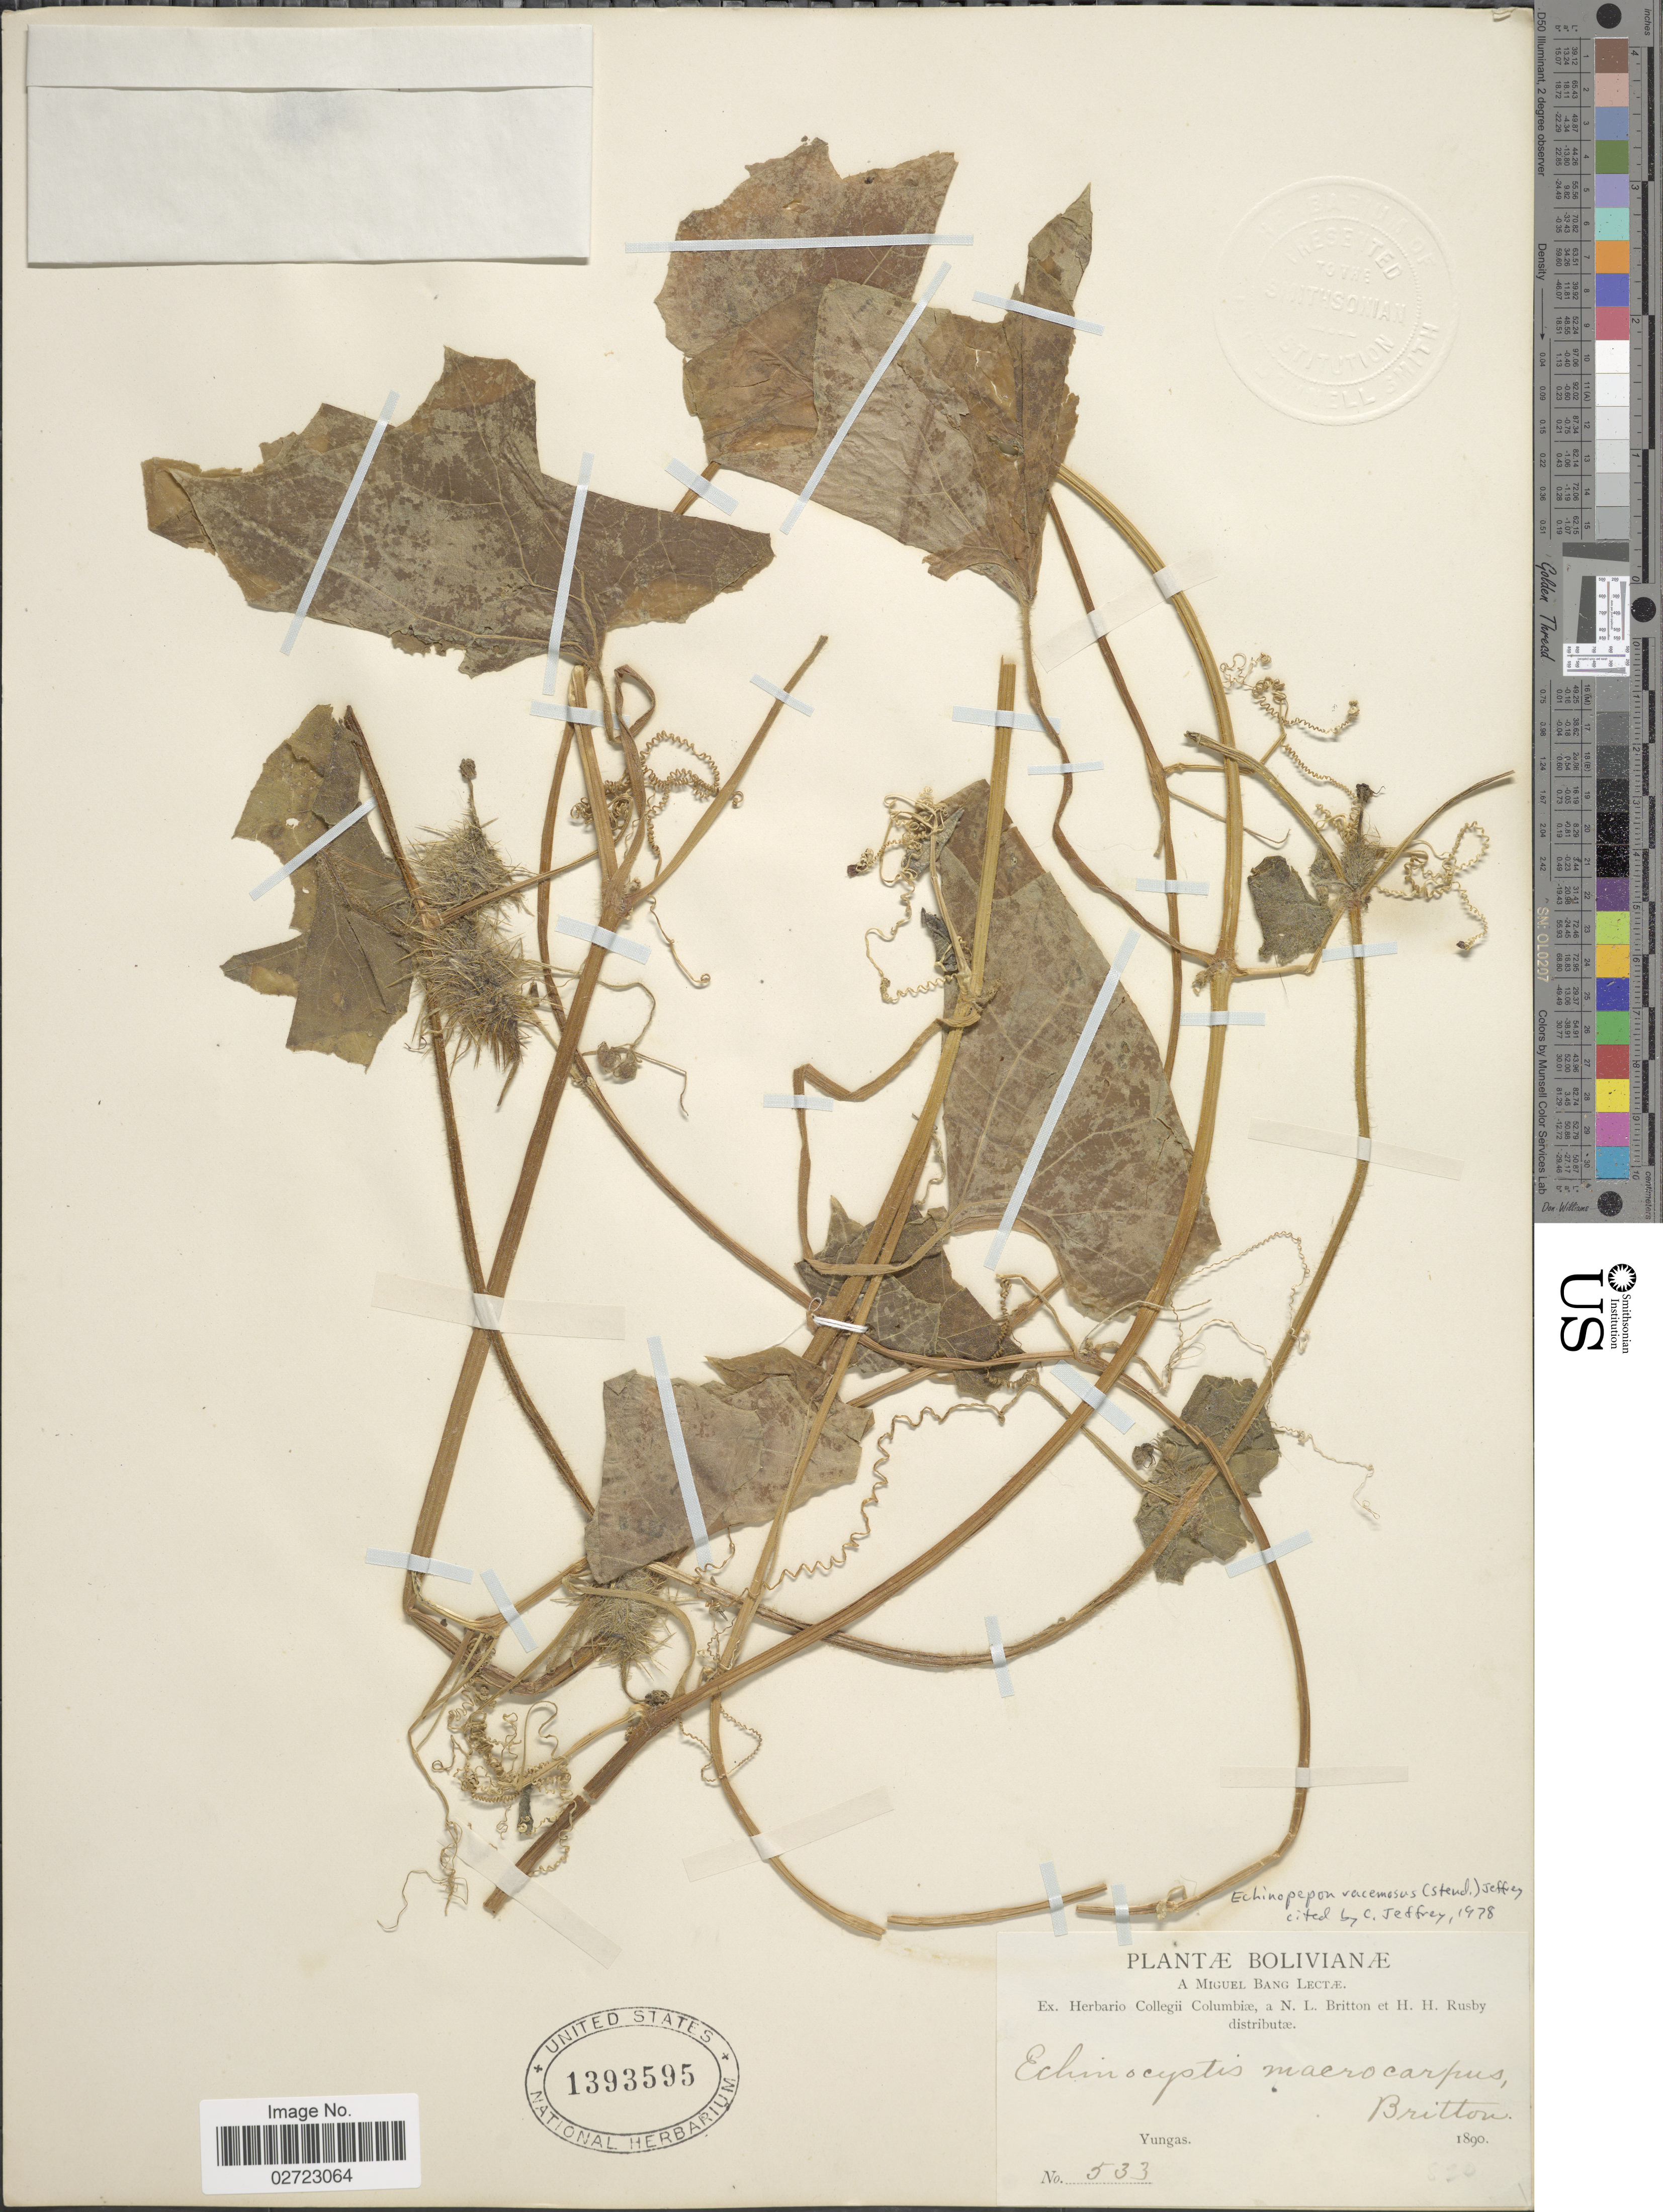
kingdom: Plantae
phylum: Tracheophyta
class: Magnoliopsida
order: Cucurbitales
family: Cucurbitaceae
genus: Echinopepon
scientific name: Echinopepon racemosus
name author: (Steud.) C. Jeffrey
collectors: M. Bang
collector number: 533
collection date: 1890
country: Bolivia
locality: Bolivianae, Yungas.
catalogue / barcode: US 1393595